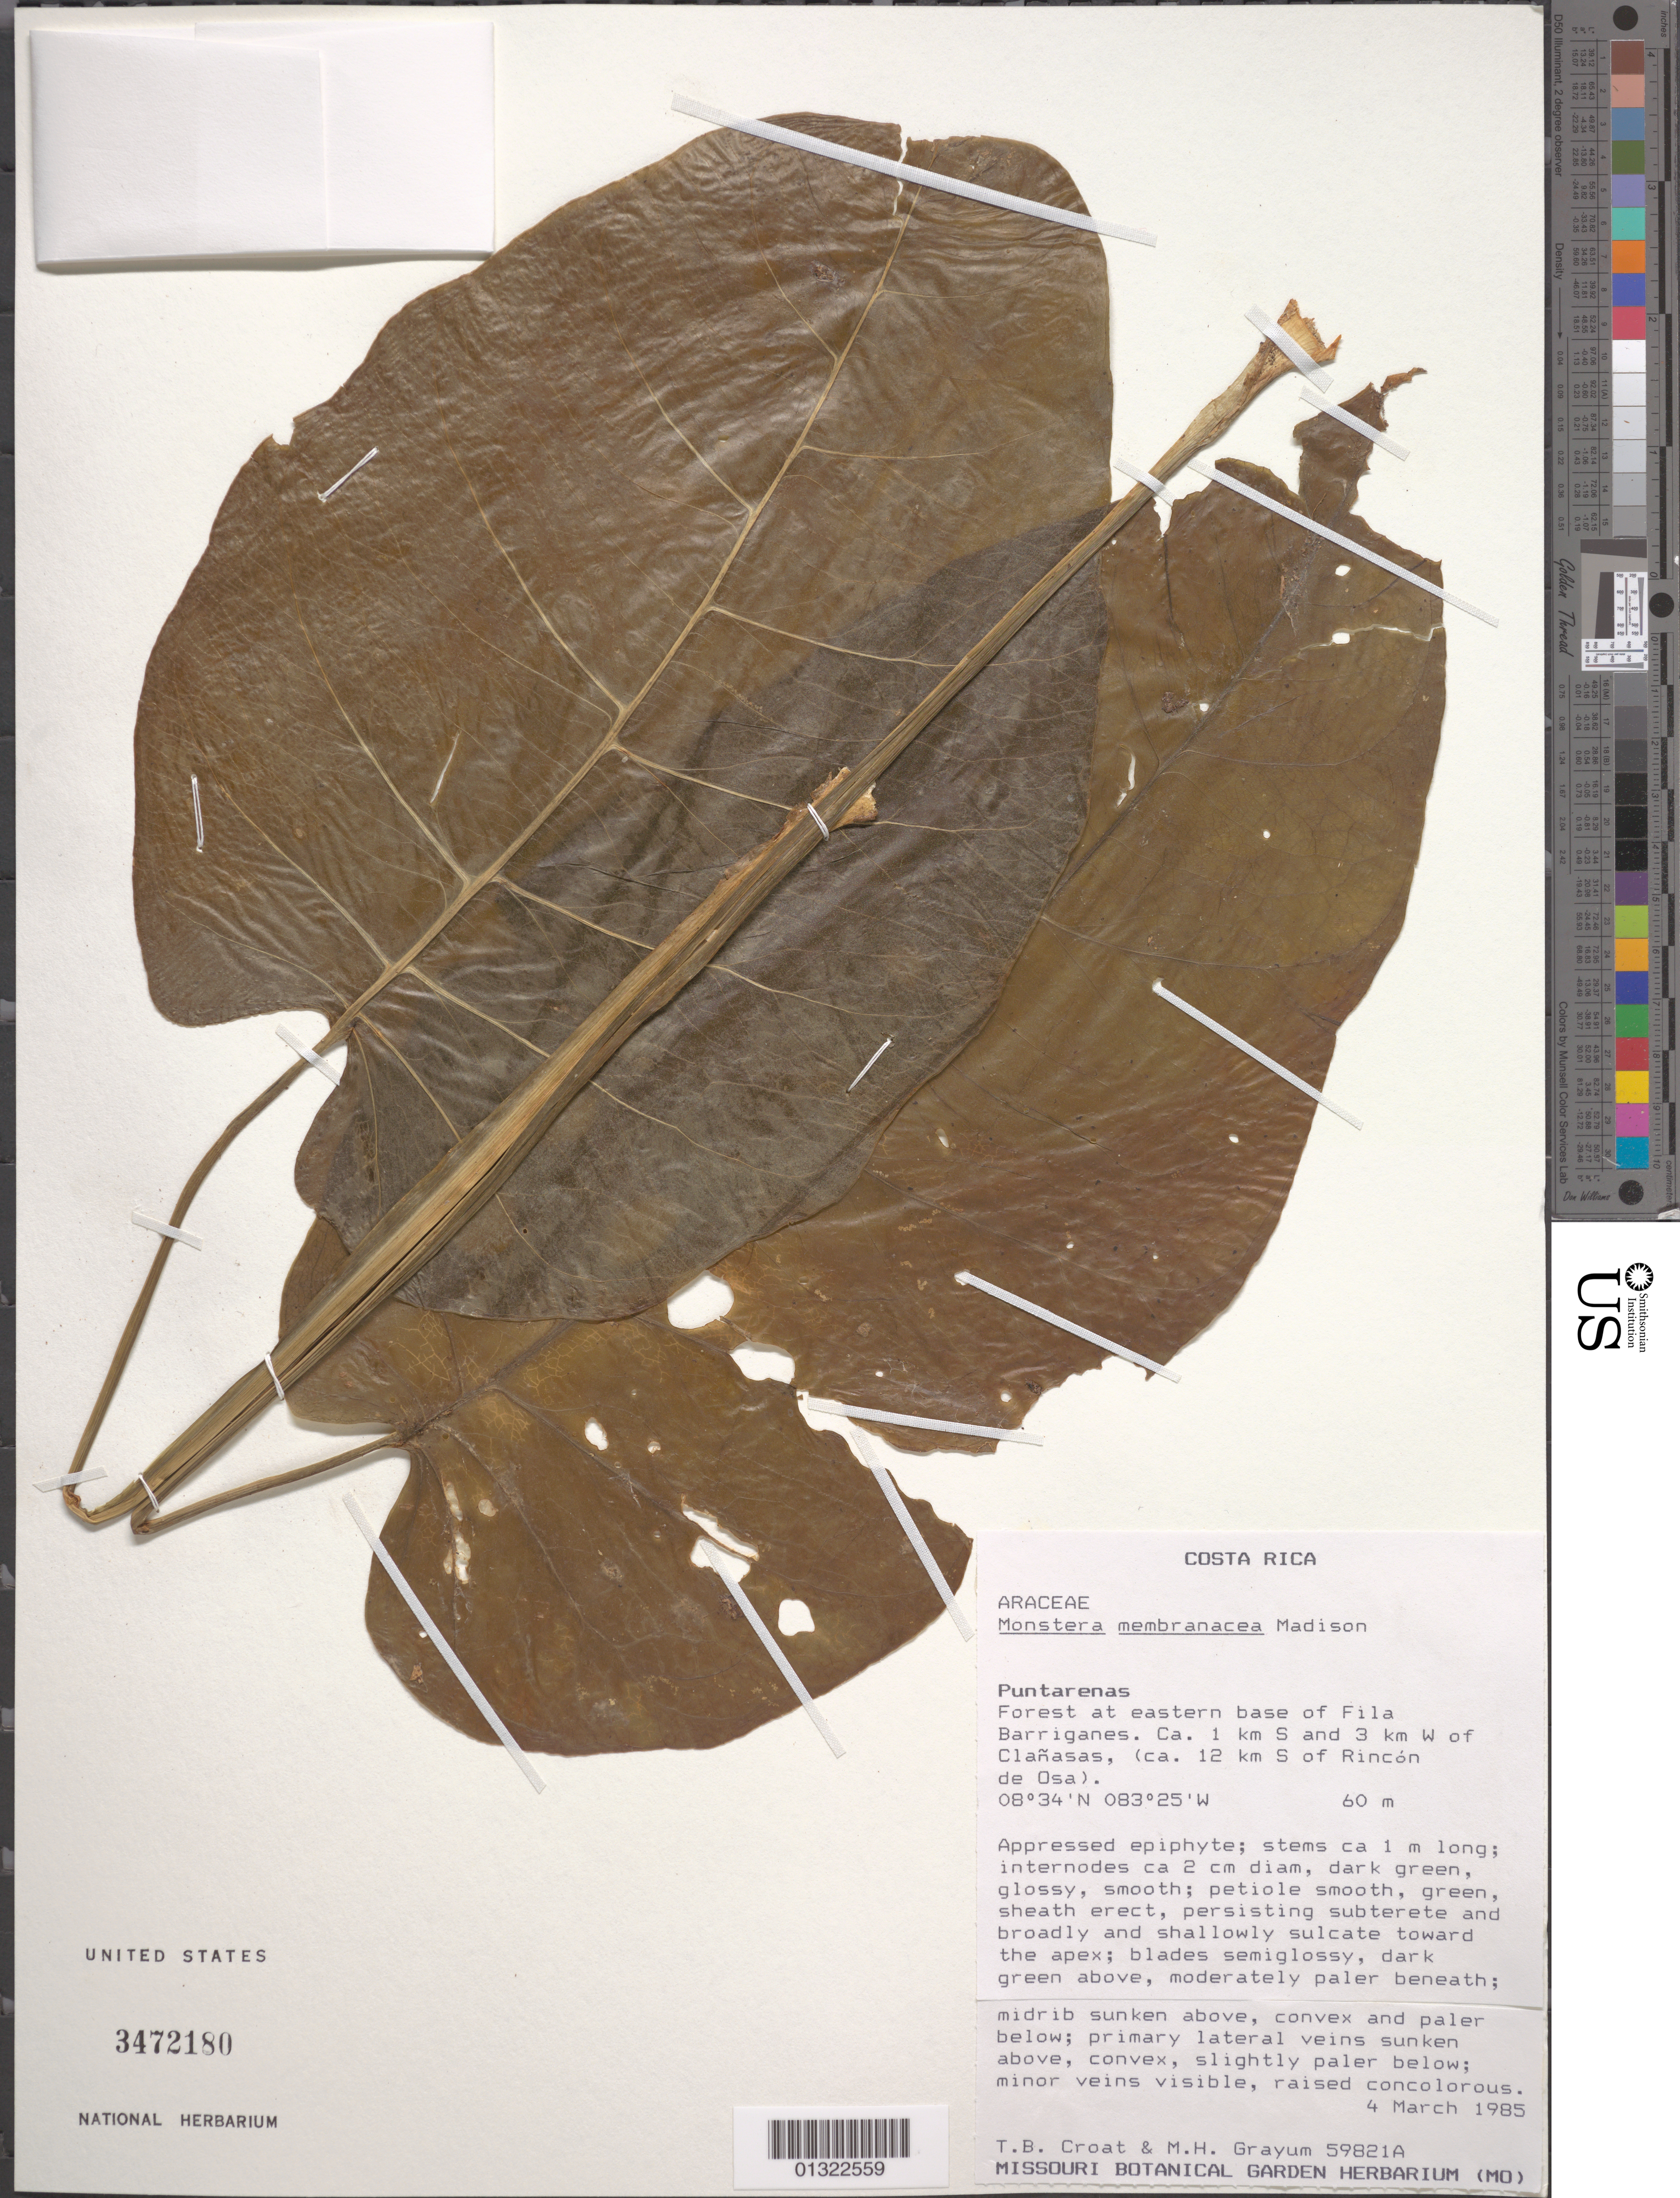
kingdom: Plantae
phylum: Tracheophyta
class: Liliopsida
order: Alismatales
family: Araceae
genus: Monstera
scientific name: Monstera membranacea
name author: Madison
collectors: T. B. Croat & M. H. Grayum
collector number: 59821A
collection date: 1985-03-04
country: Costa Rica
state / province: Puntarenas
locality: Forest at eastern base of Fila Barriganes. Ca. 1 km S and 3 km W of Clañasas, (ca. 12 km S of Rincón de Osa).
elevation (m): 60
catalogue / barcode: US 3472180